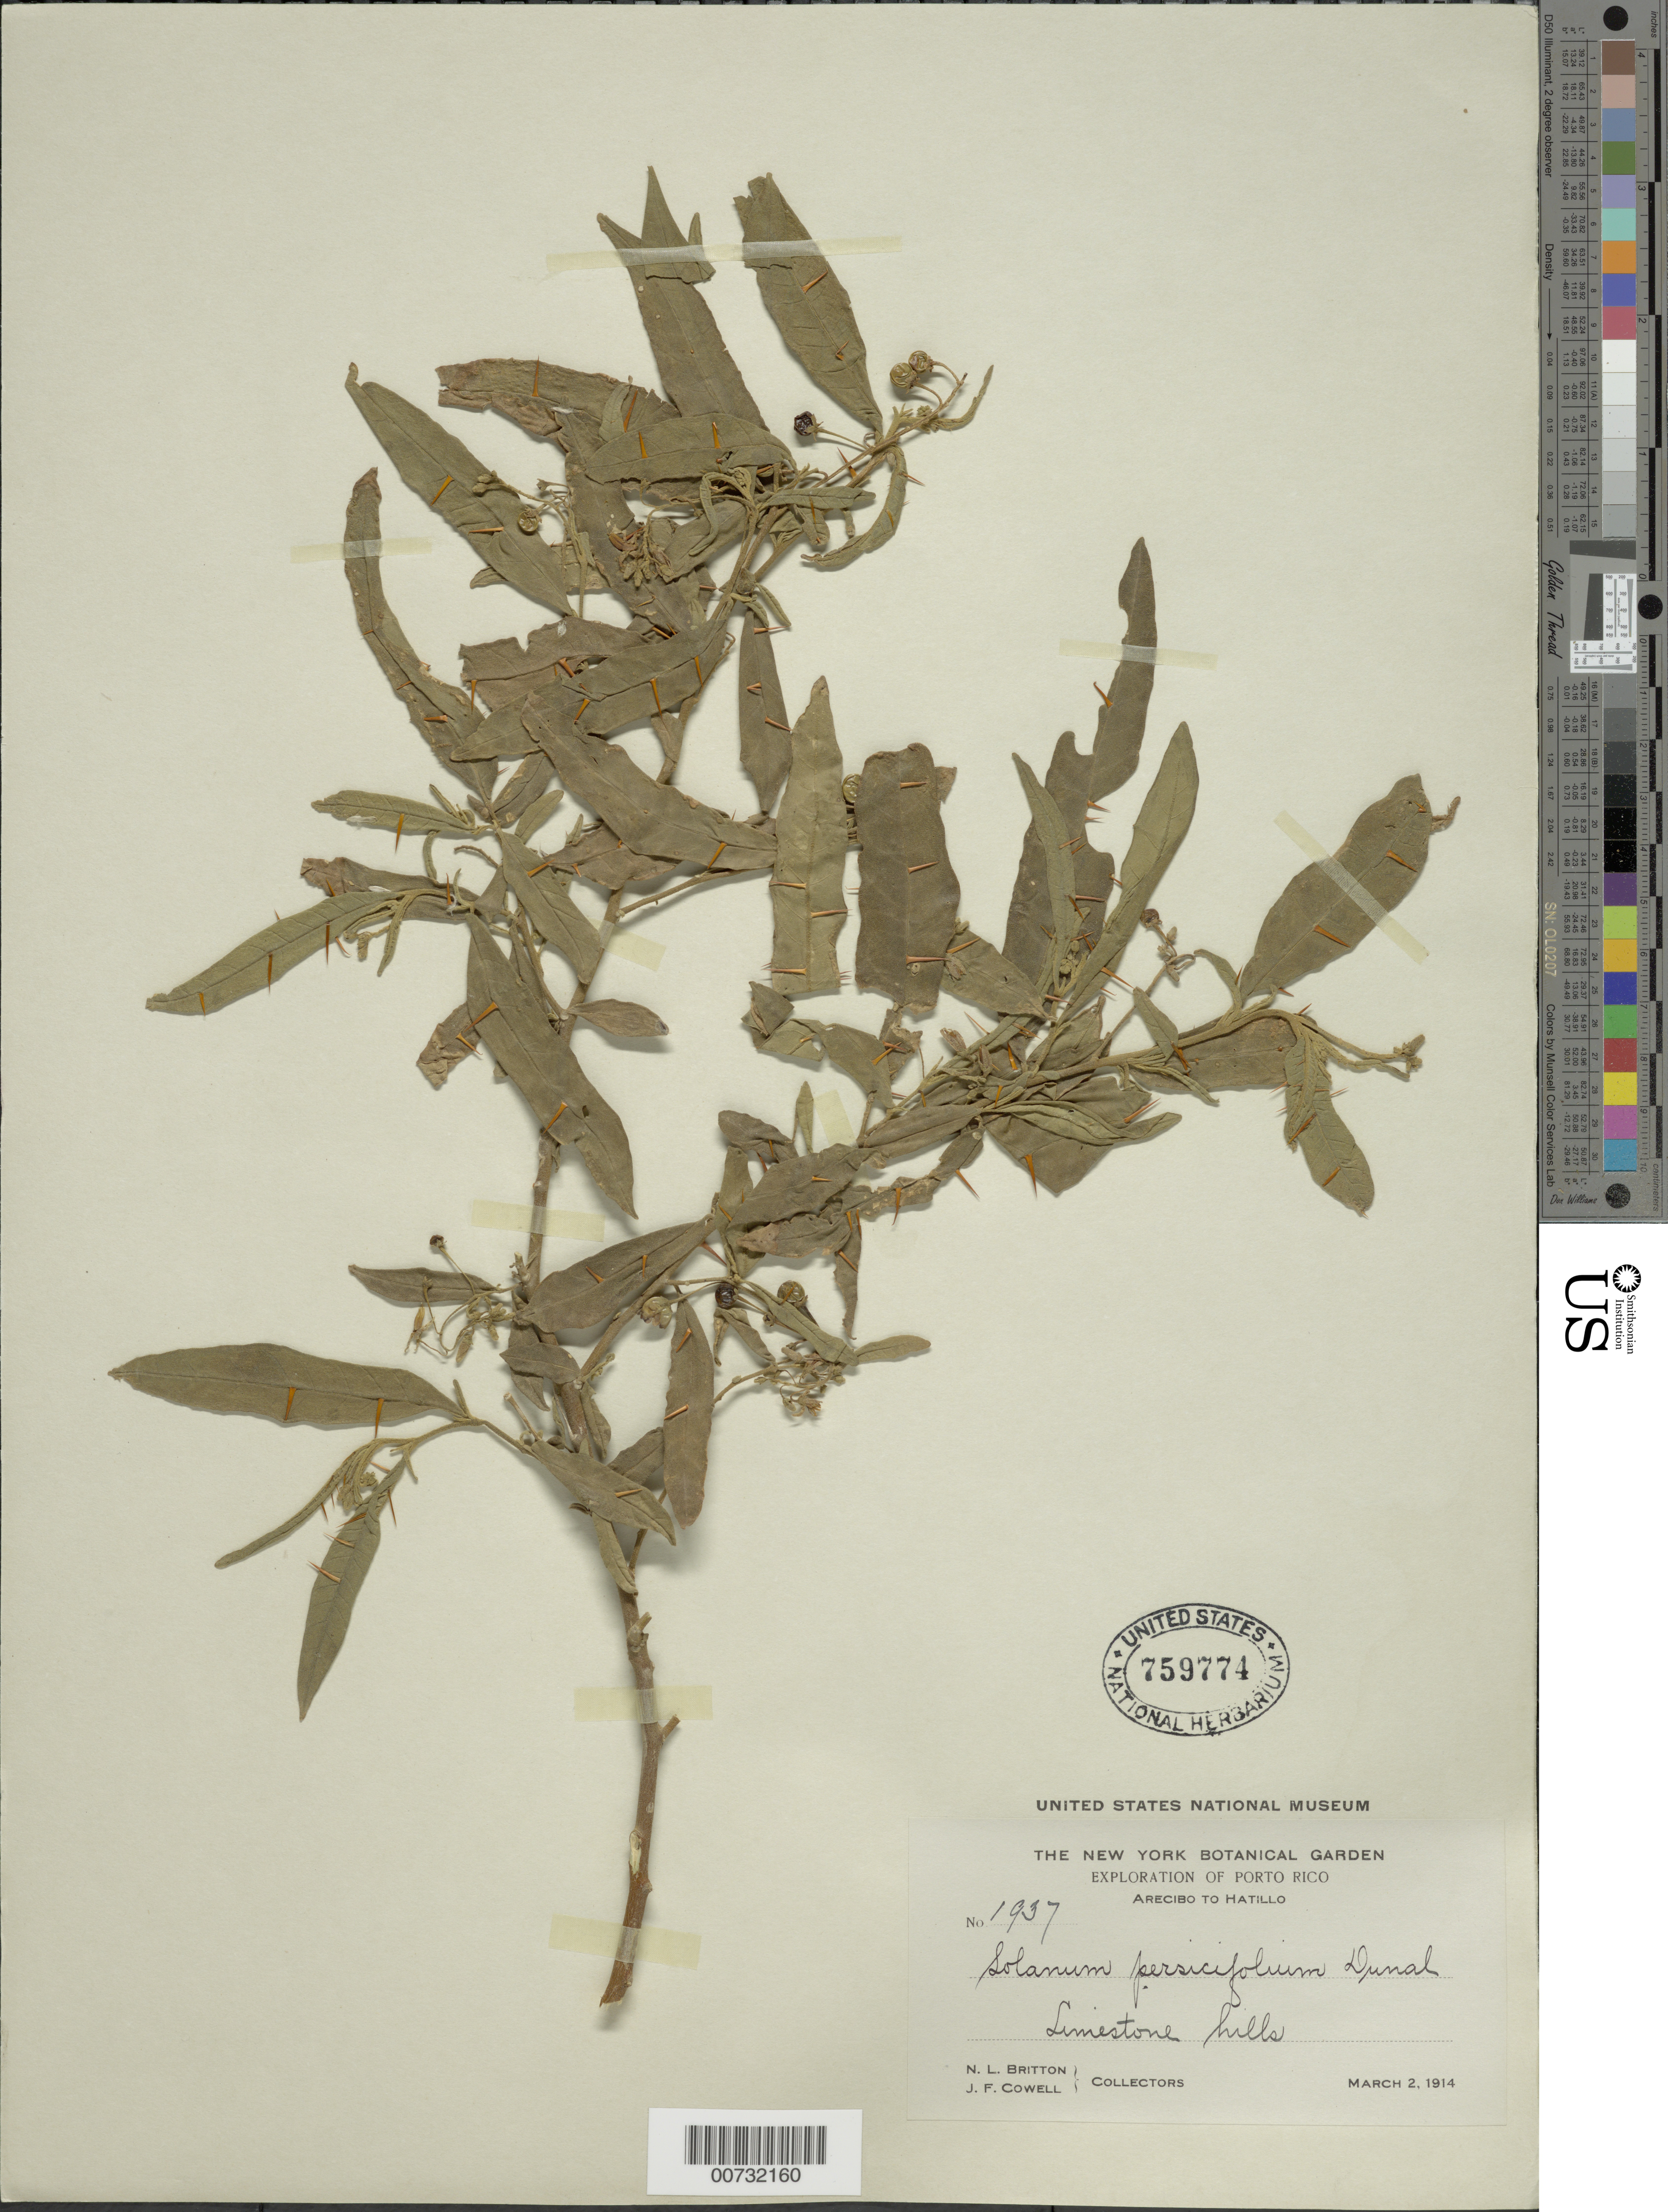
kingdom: Plantae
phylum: Tracheophyta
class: Magnoliopsida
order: Solanales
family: Solanaceae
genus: Solanum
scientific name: Solanum bahamense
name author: L.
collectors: N. Britton & J. F. Cowell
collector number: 1937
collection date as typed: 02 Mar 1914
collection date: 1914-03-02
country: Puerto Rico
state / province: Arecibo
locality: Arecibo to Hatillo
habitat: Limestone hills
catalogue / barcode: US 759774